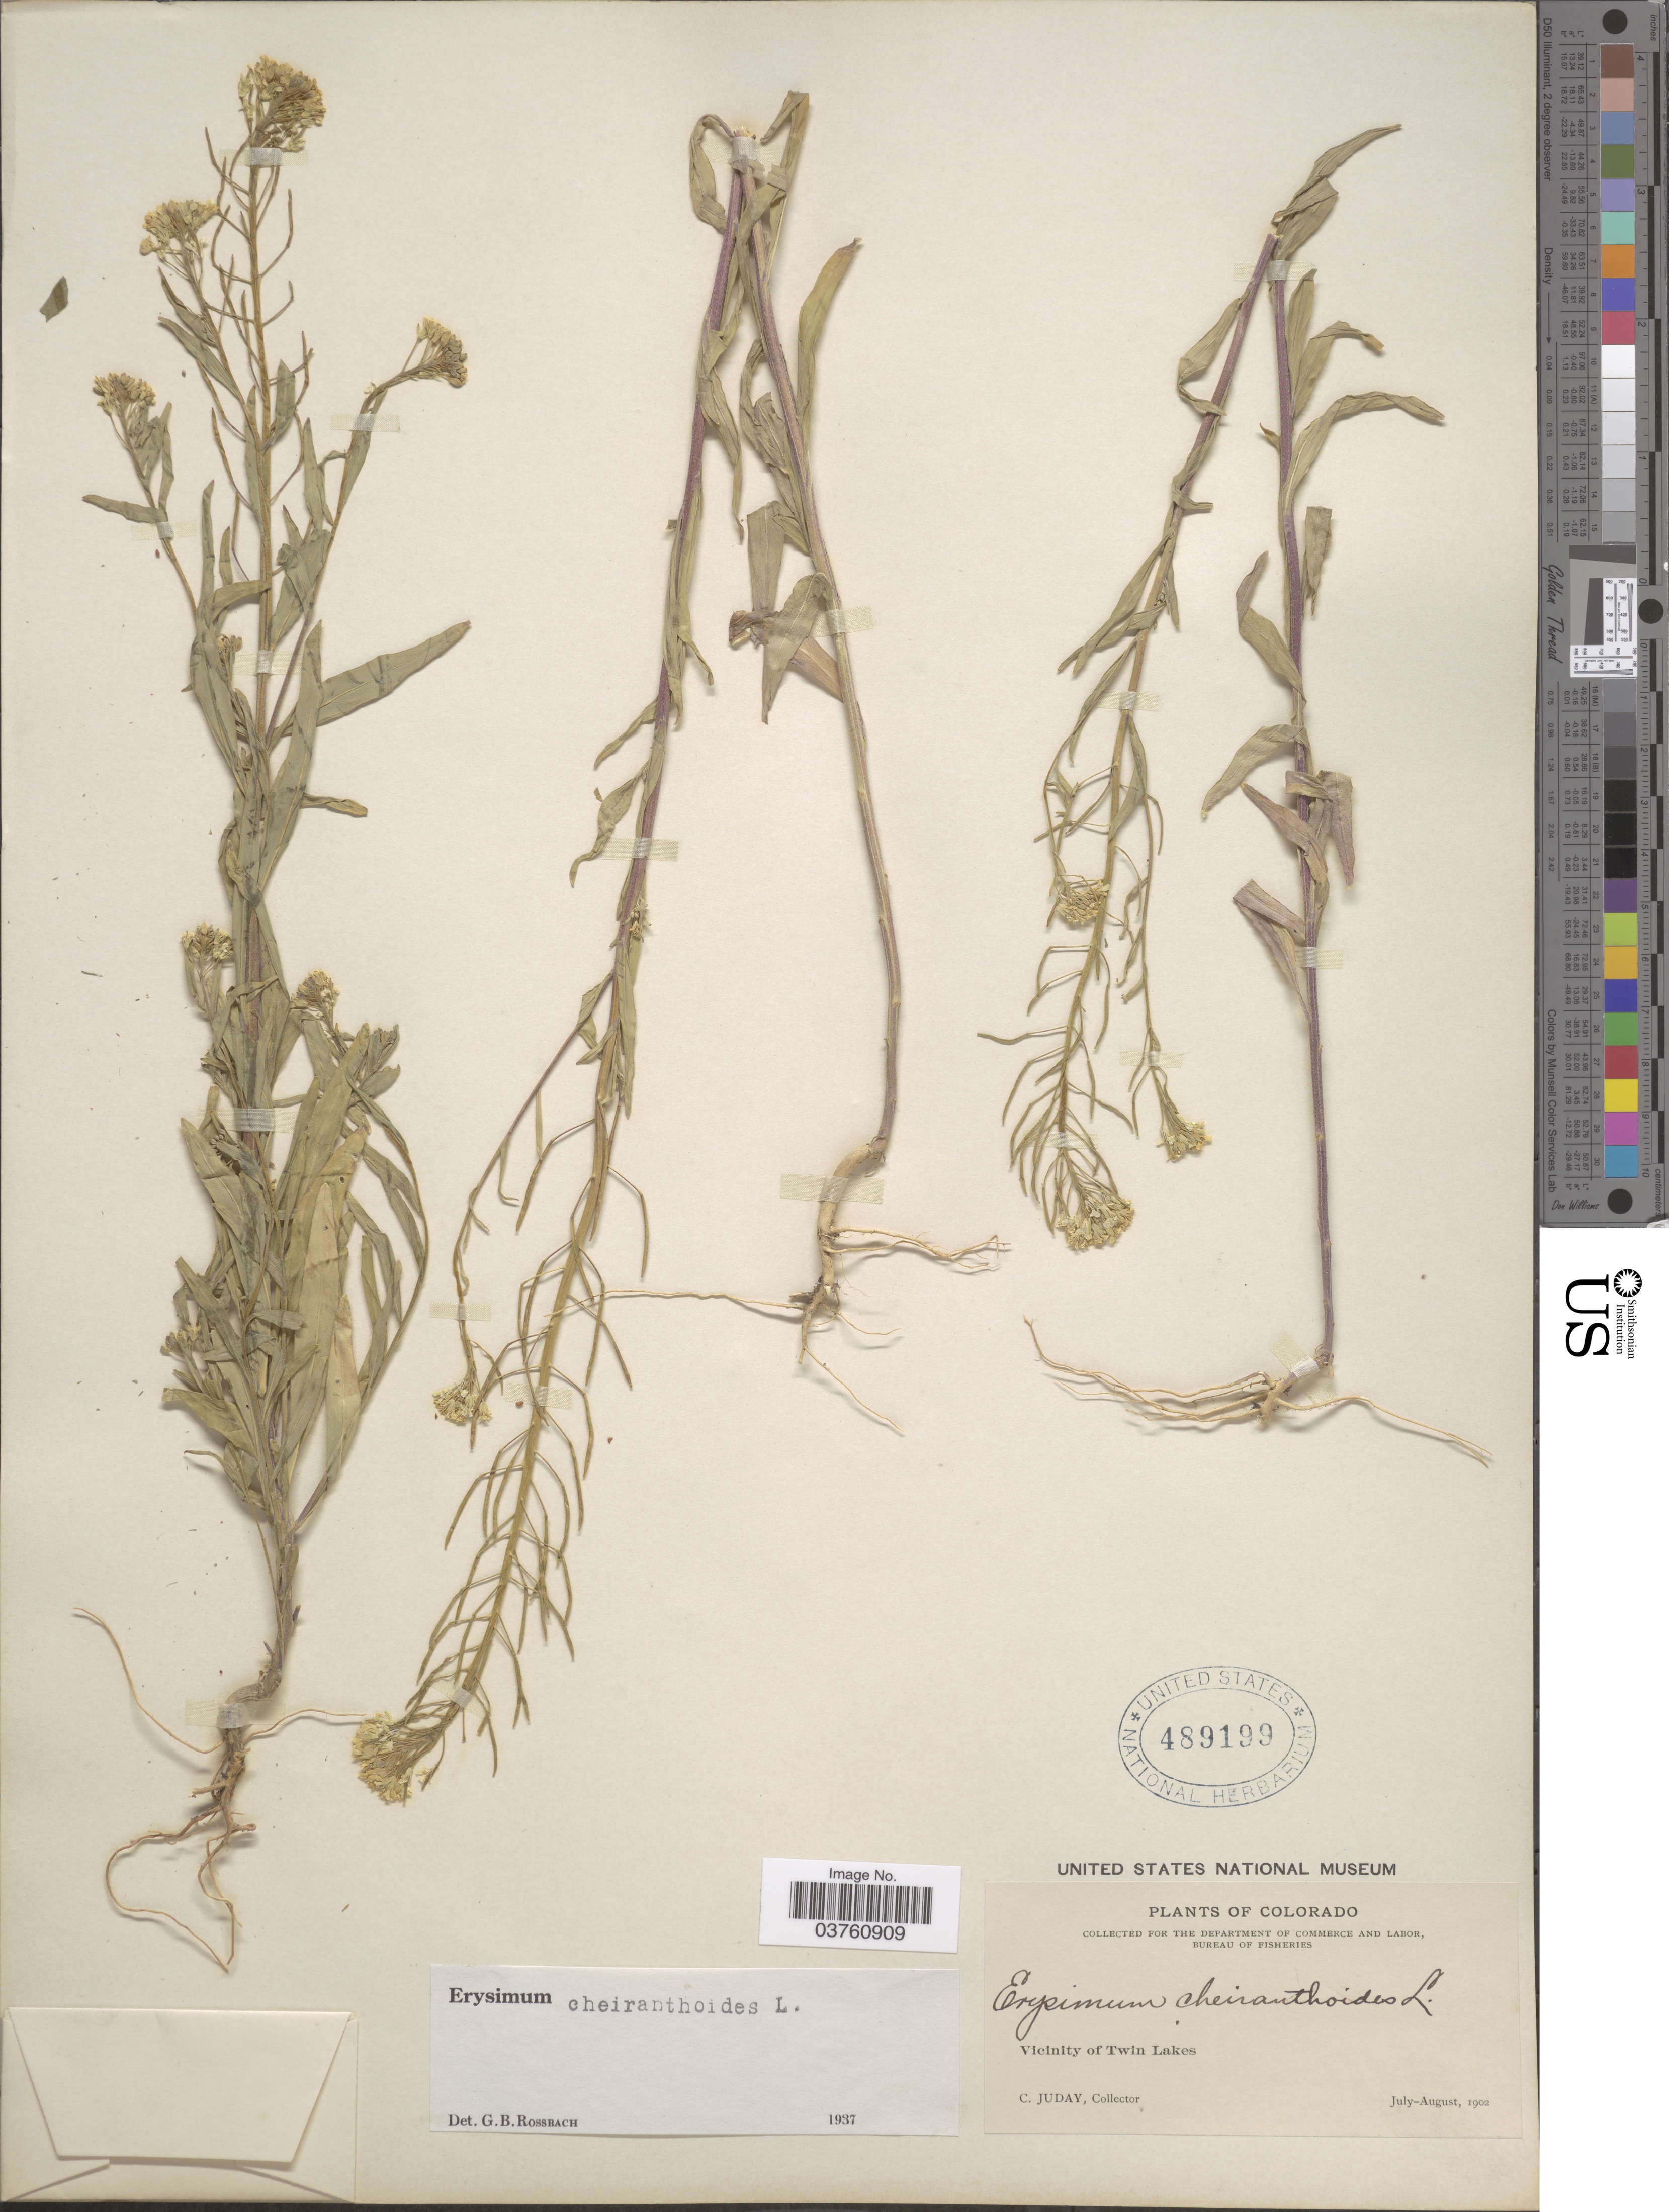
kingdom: Plantae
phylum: Tracheophyta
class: Magnoliopsida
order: Brassicales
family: Brassicaceae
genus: Erysimum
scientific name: Erysimum cheiranthoides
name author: L.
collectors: C. Juday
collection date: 1902-07/1902-08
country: United States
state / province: Colorado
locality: Vicinity of Twin Lakes.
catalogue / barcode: US 489199